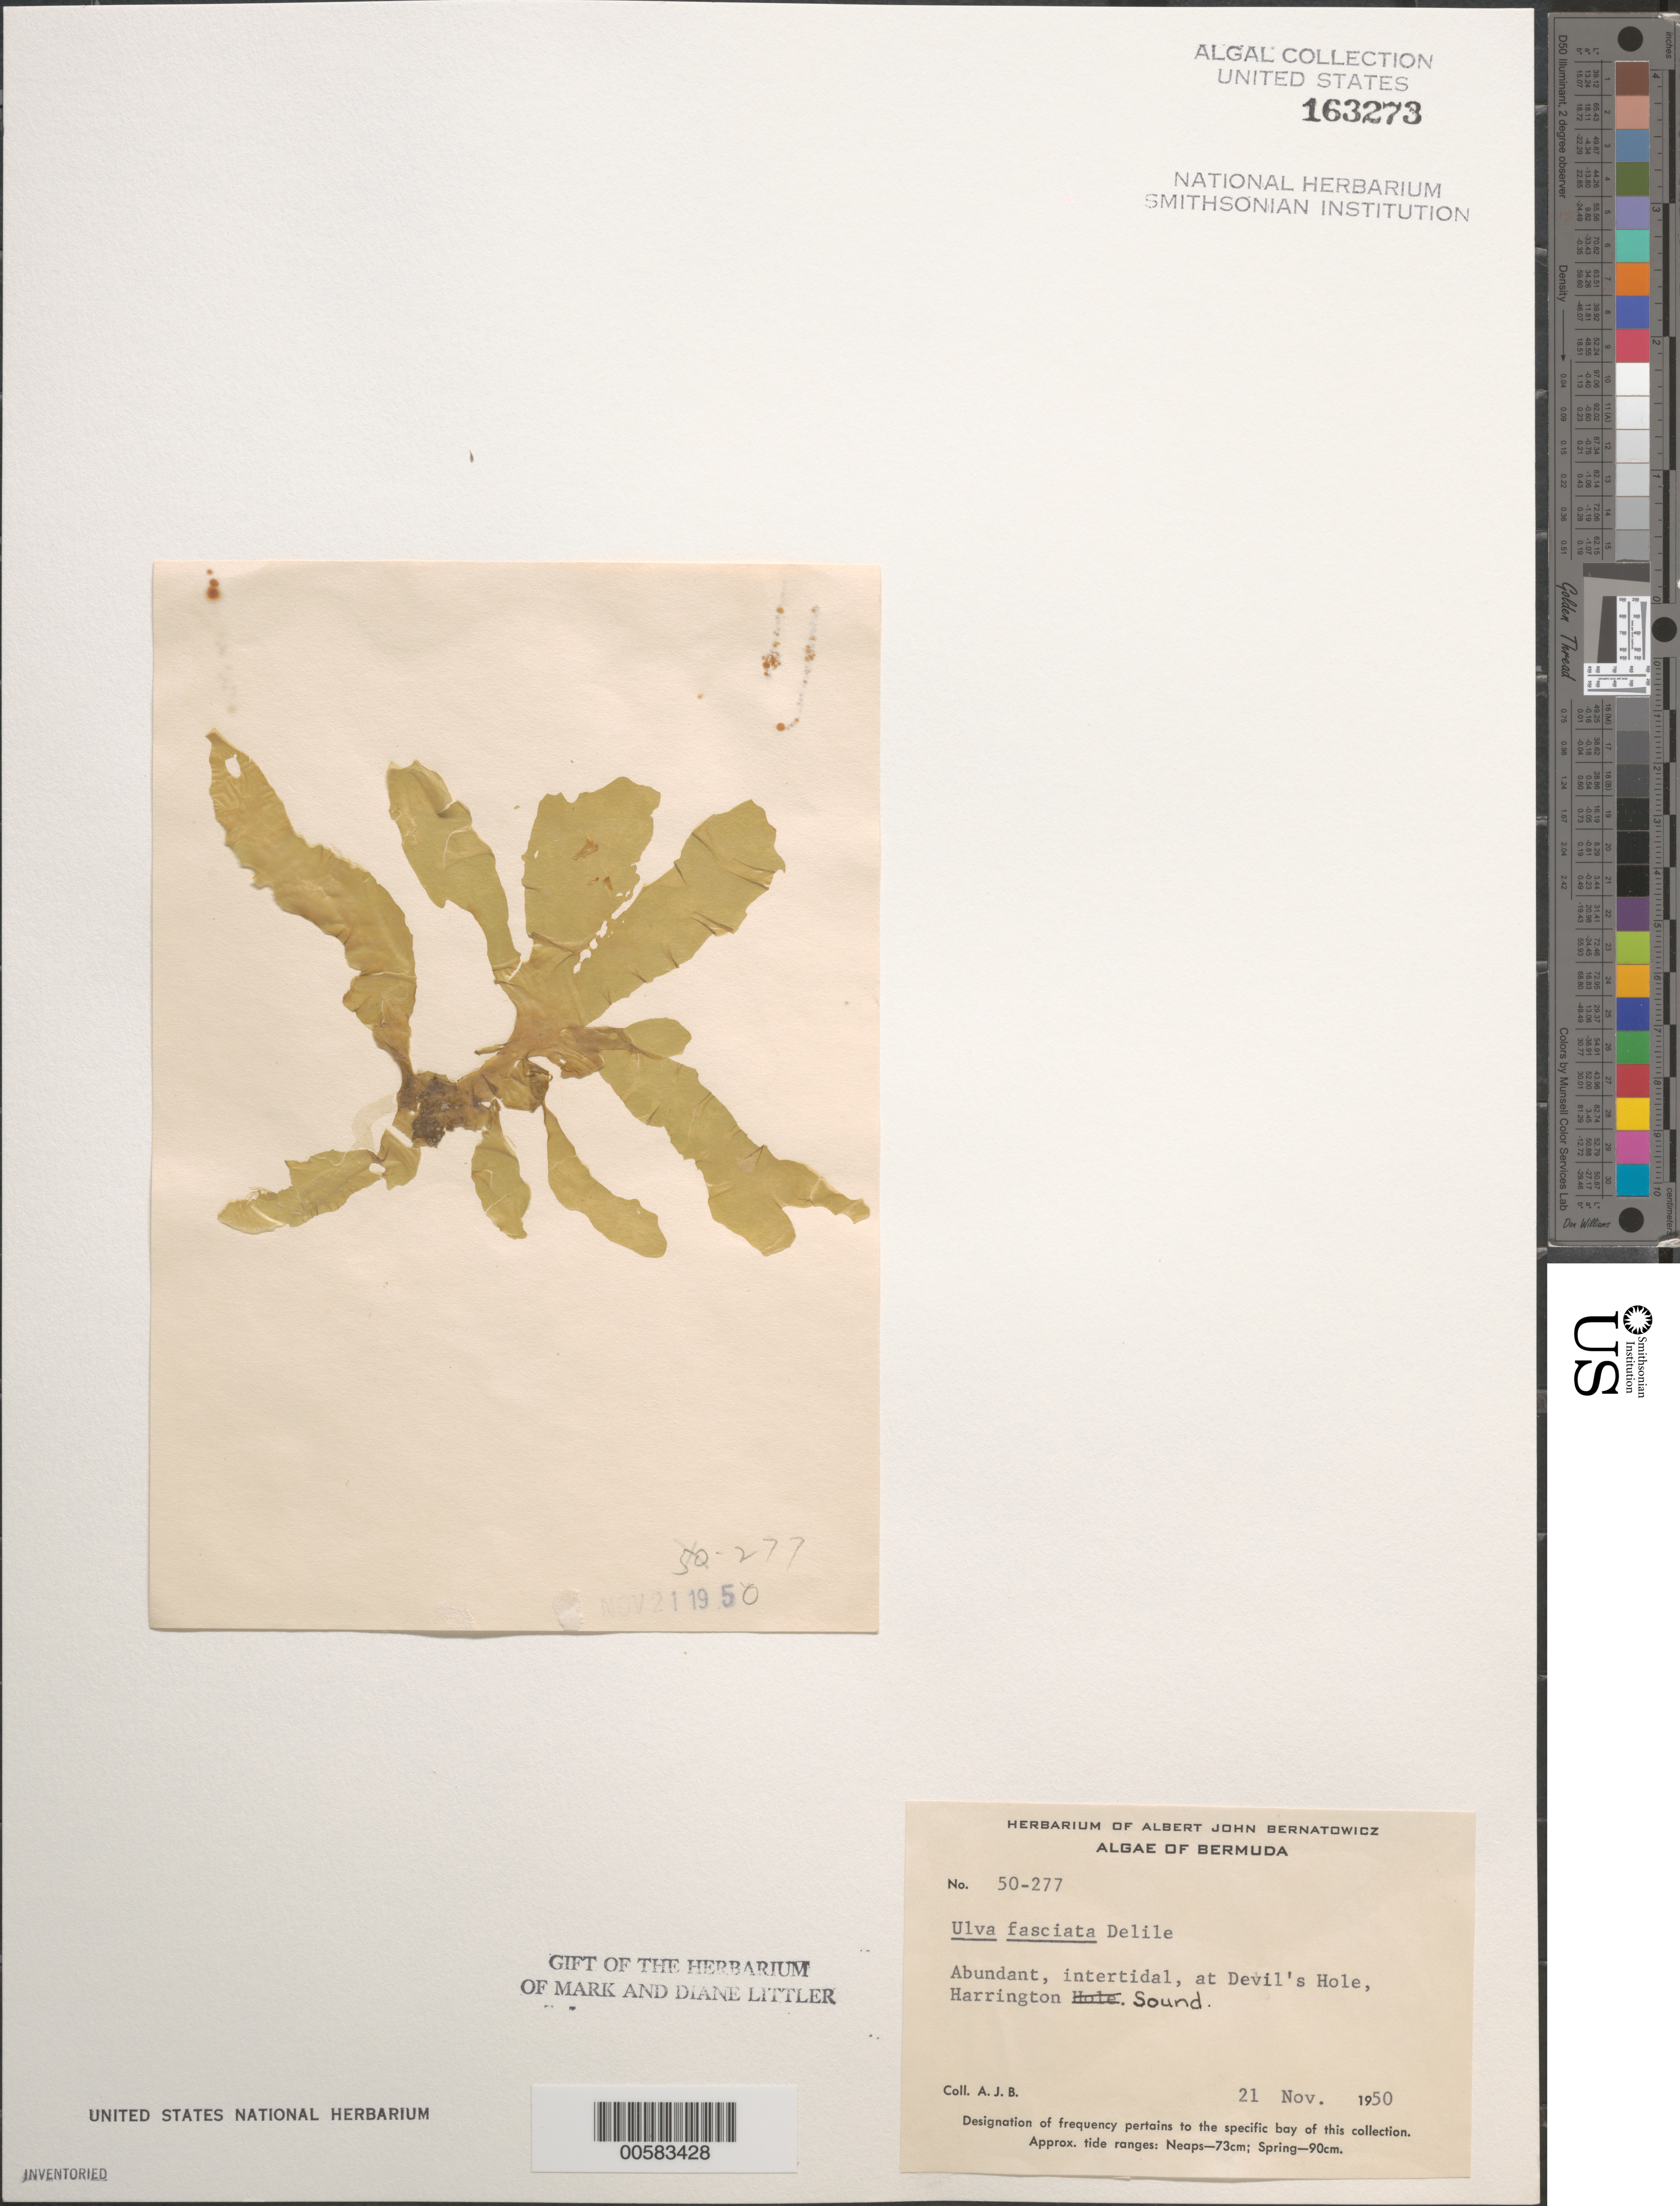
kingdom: Plantae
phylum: Chlorophyta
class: Ulvophyceae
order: Ulvales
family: Ulvaceae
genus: Ulva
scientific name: Ulva lactuca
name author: L.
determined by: Algae name updating Project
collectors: A. Bernatowicz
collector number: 50-277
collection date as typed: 21 Nov 1950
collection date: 1950-11-21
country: Bermuda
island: Bermuda Island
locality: Devil's Hole, Harrington Sound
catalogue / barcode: US 163273